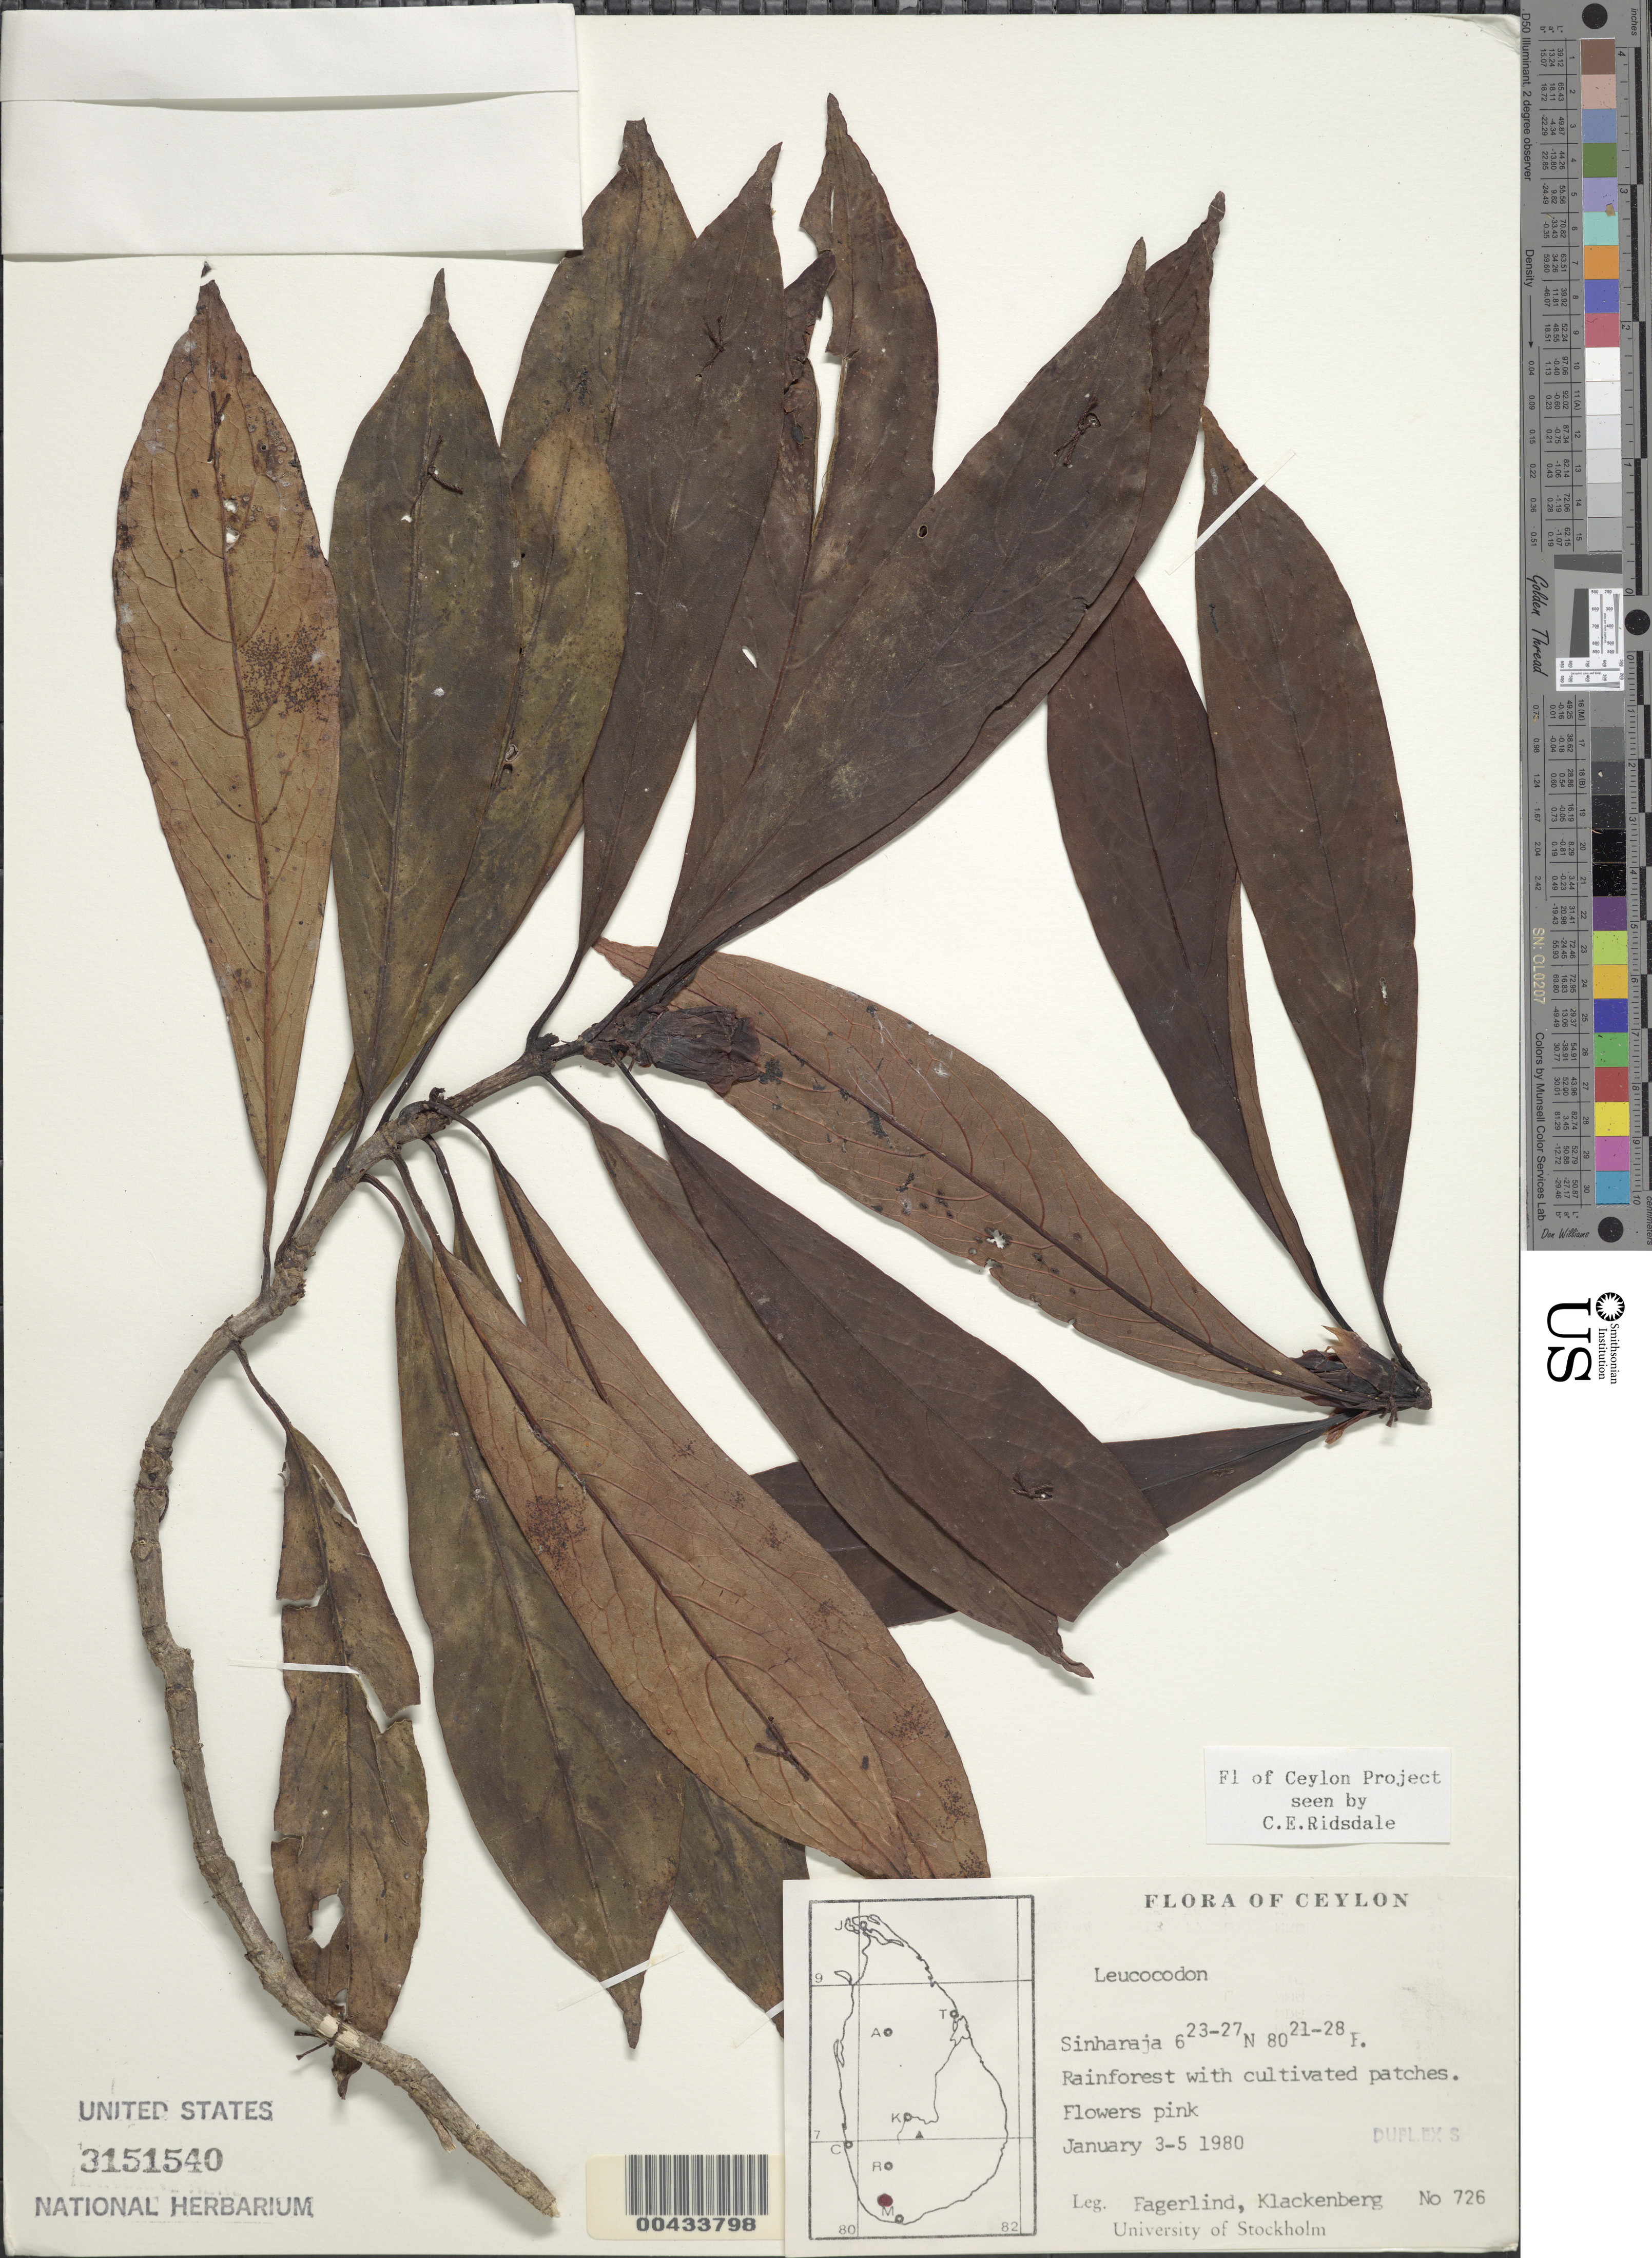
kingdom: Plantae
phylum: Tracheophyta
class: Magnoliopsida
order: Gentianales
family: Rubiaceae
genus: Leucocodon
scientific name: Leucocodon sp.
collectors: F. Fagerlind & -. Klackenberg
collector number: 726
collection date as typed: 03 Jan 1980 to 05 Jan 1980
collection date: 1980-01-03/1980-01-05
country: Sri Lanka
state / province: Sabaragamuwa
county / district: Ratnapura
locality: Sinharaja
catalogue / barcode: US 3151540